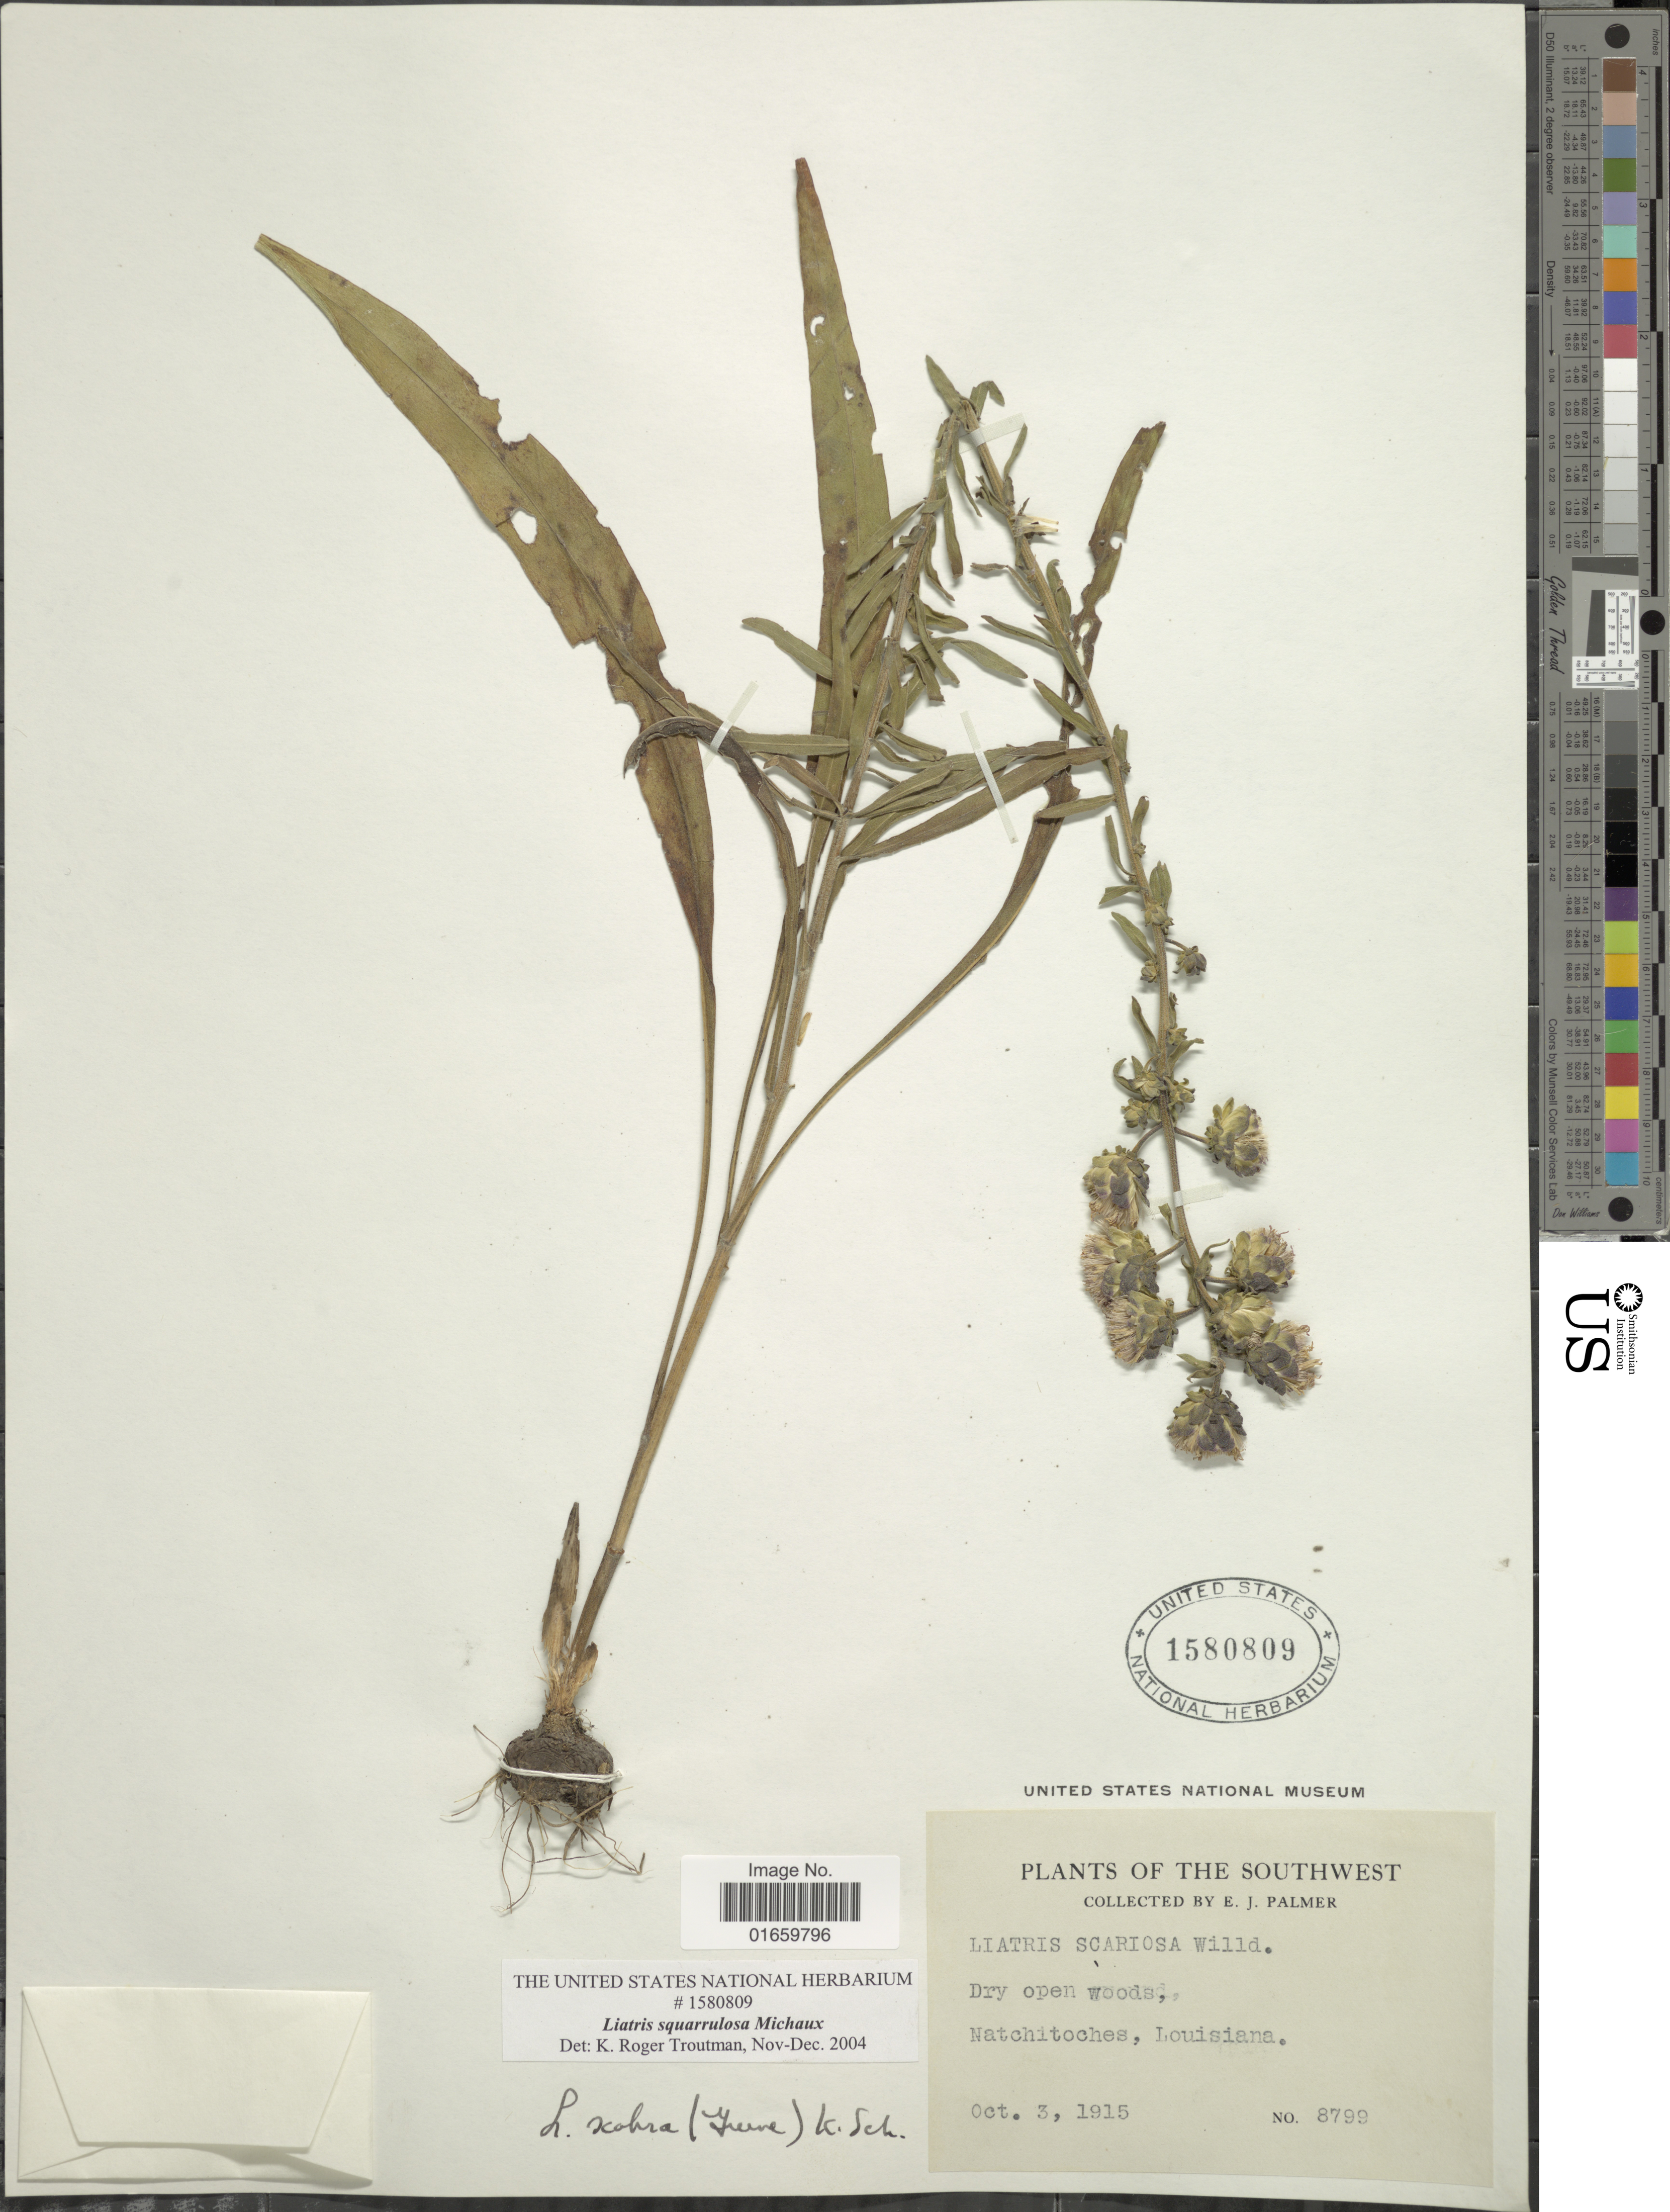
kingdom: Plantae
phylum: Tracheophyta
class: Magnoliopsida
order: Asterales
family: Asteraceae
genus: Liatris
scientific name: Liatris squarrulosa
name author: Michx.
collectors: E. J. Palmer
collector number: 8799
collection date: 1915-10-03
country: United States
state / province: Louisiana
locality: Southwest, Natchitoches, Louisiana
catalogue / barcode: US 1580809